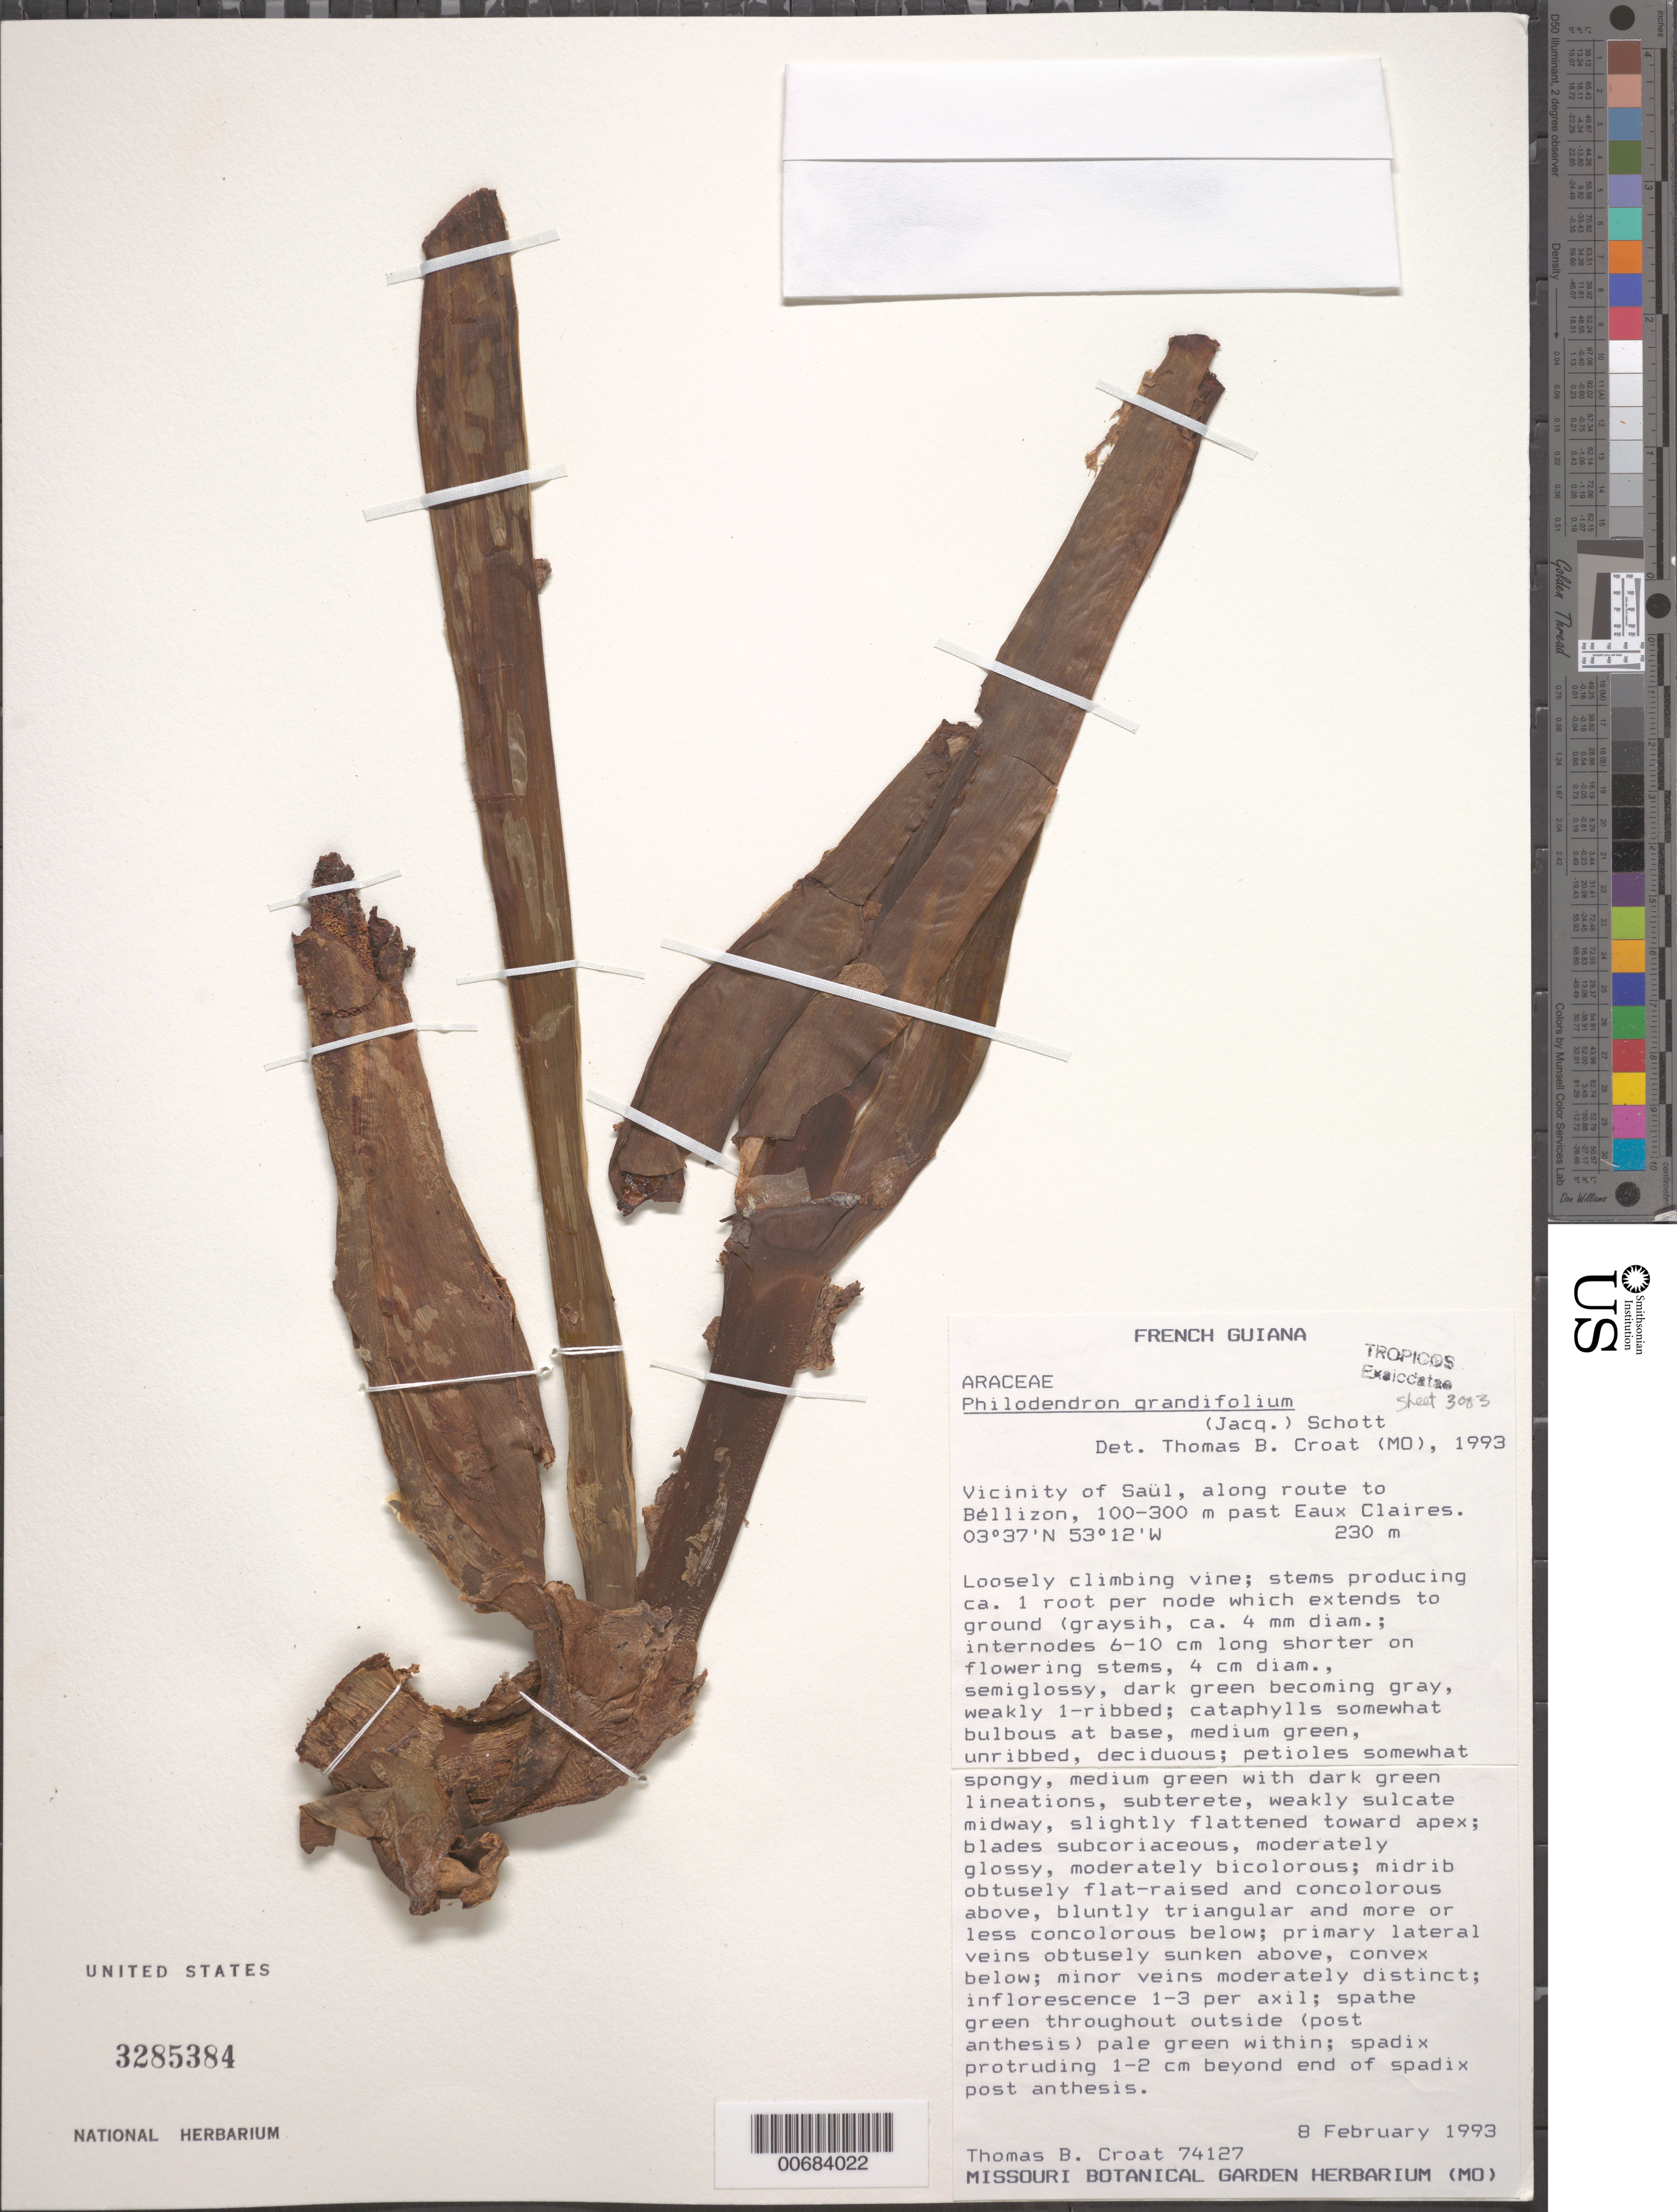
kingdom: Plantae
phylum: Tracheophyta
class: Liliopsida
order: Alismatales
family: Araceae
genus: Philodendron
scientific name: Philodendron grandifolium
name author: (Jacq.) Schott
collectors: T. B. Croat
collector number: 74127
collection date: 1993-02-08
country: French Guiana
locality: Vicinity of Saül, along route to Béllizon.100-300 m past Eaux Claires.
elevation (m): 230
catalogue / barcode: US 3285384